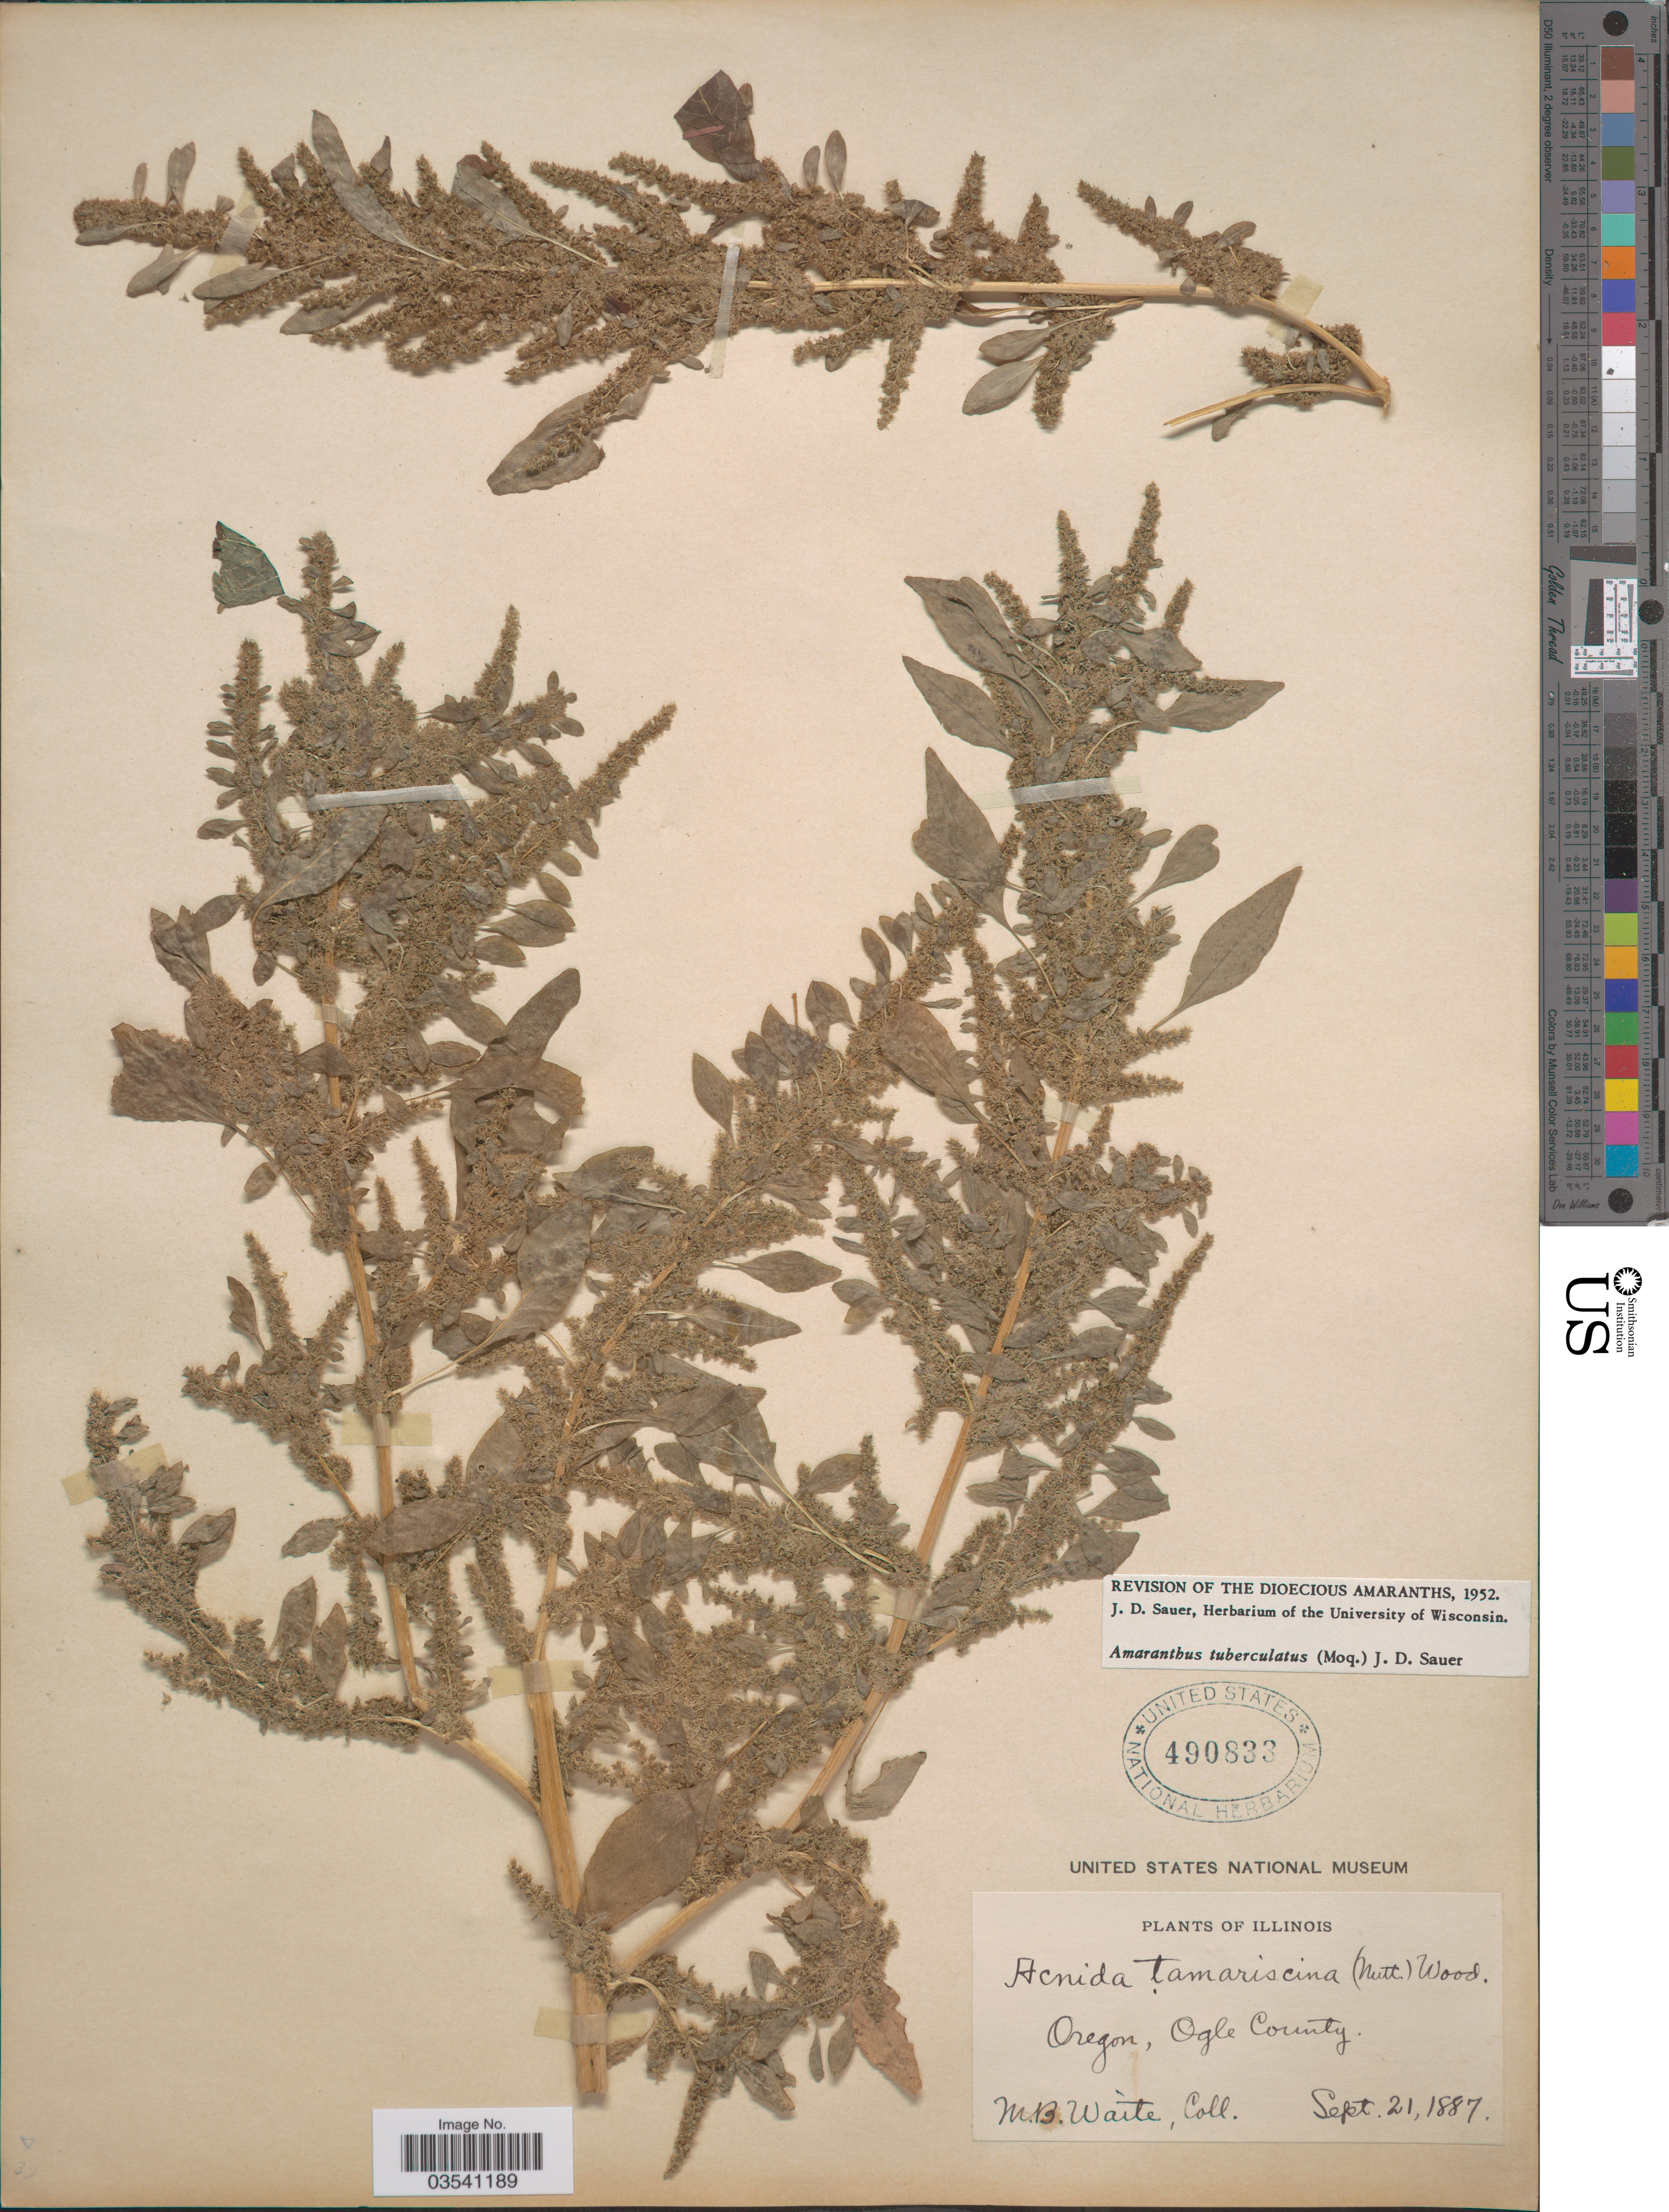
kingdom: Plantae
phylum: Tracheophyta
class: Magnoliopsida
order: Caryophyllales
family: Amaranthaceae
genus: Amaranthus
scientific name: Amaranthus tuberculatus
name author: (Moq.) J.D. Sauer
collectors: M. B. Waite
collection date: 1887-09-21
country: United States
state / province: Illinois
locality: Oregon, Ogle County.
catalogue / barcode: US 490833